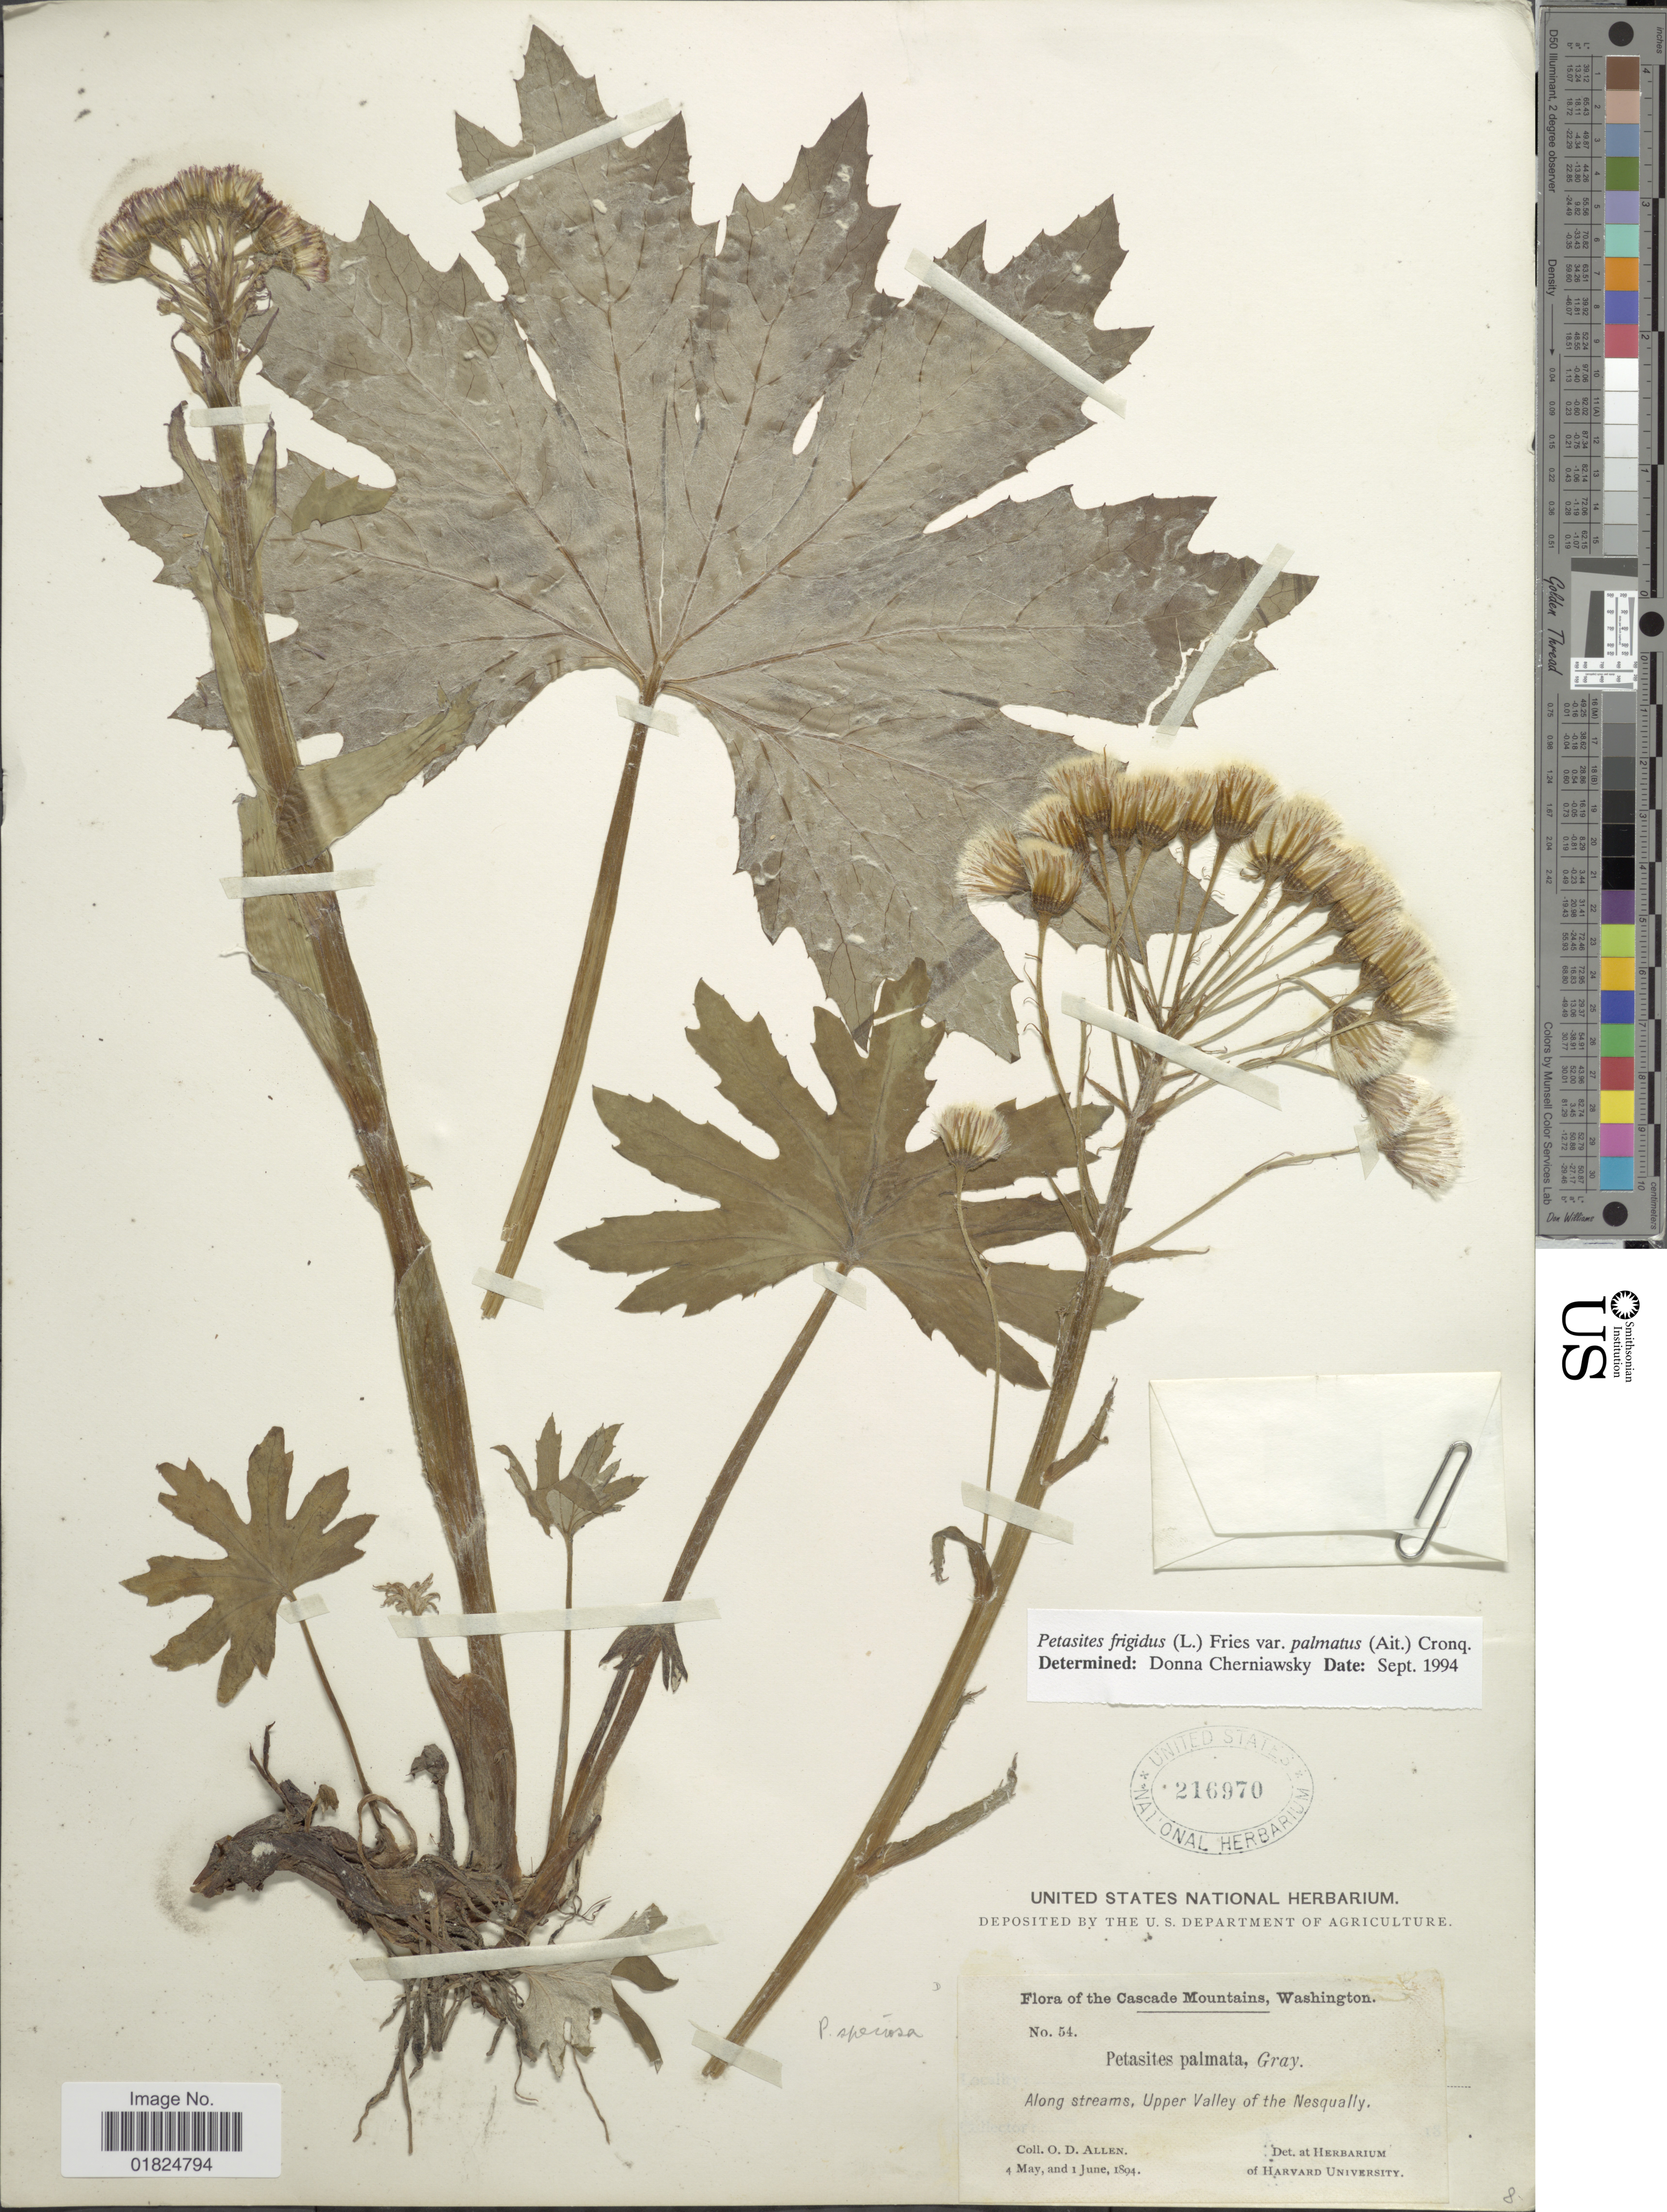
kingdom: Plantae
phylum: Tracheophyta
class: Magnoliopsida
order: Asterales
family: Asteraceae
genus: Petasites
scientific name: Petasites frigidus var. palmatus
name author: (Aiton) Cody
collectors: O. D. Allen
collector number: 54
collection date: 1894-05-04/1894-06-01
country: United States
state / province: Washington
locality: Cascade Mountains, Washington. upper Valley of the Nesqually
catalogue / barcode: US 216970